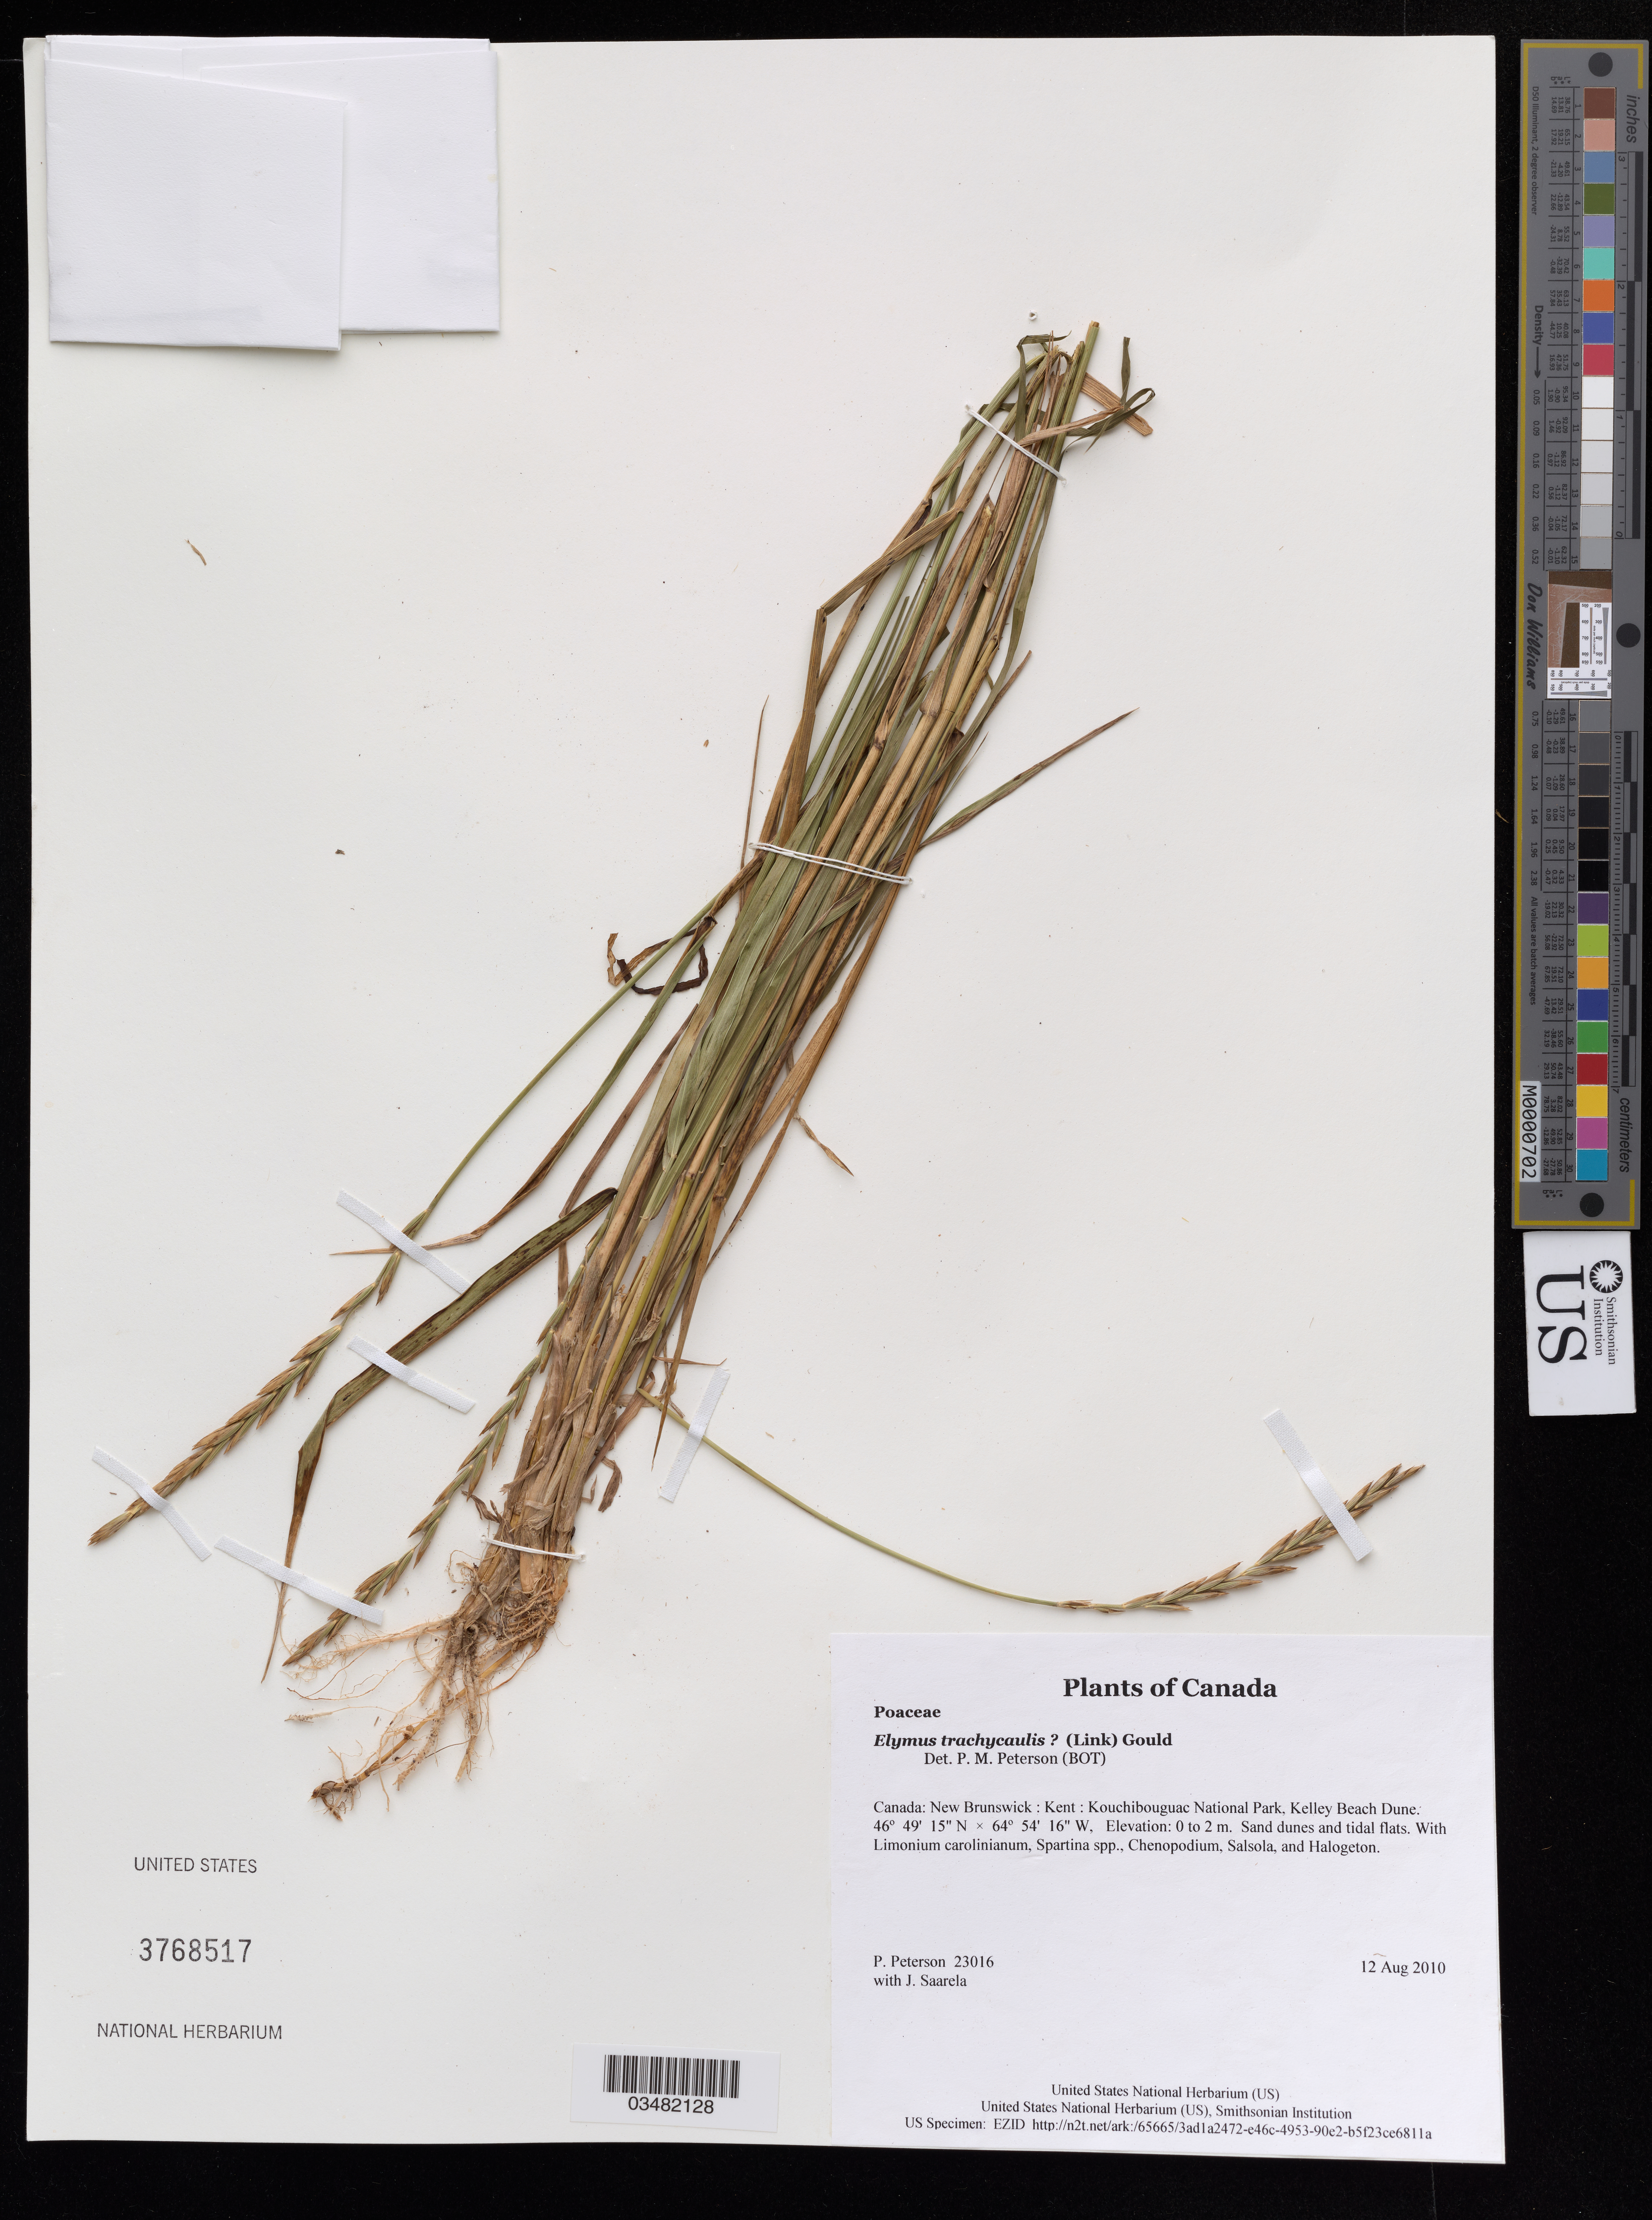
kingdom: Plantae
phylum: Tracheophyta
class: Liliopsida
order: Poales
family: Poaceae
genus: Elymus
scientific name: Elymus trachycaulus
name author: (Link) Gould ex Shinners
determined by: Peterson, Paul M., (BOT), Smithsonian Institution - National Museum of Natural History (UNITED STATES)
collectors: P. M. Peterson & J. Saarela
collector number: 23016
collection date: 2010-08-12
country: Canada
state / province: New Brunswick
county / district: Kent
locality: Kouchibouguac National Park, Kelley Beach Dune.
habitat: Sand dunes and tidal flats.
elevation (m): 0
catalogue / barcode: US 3768517